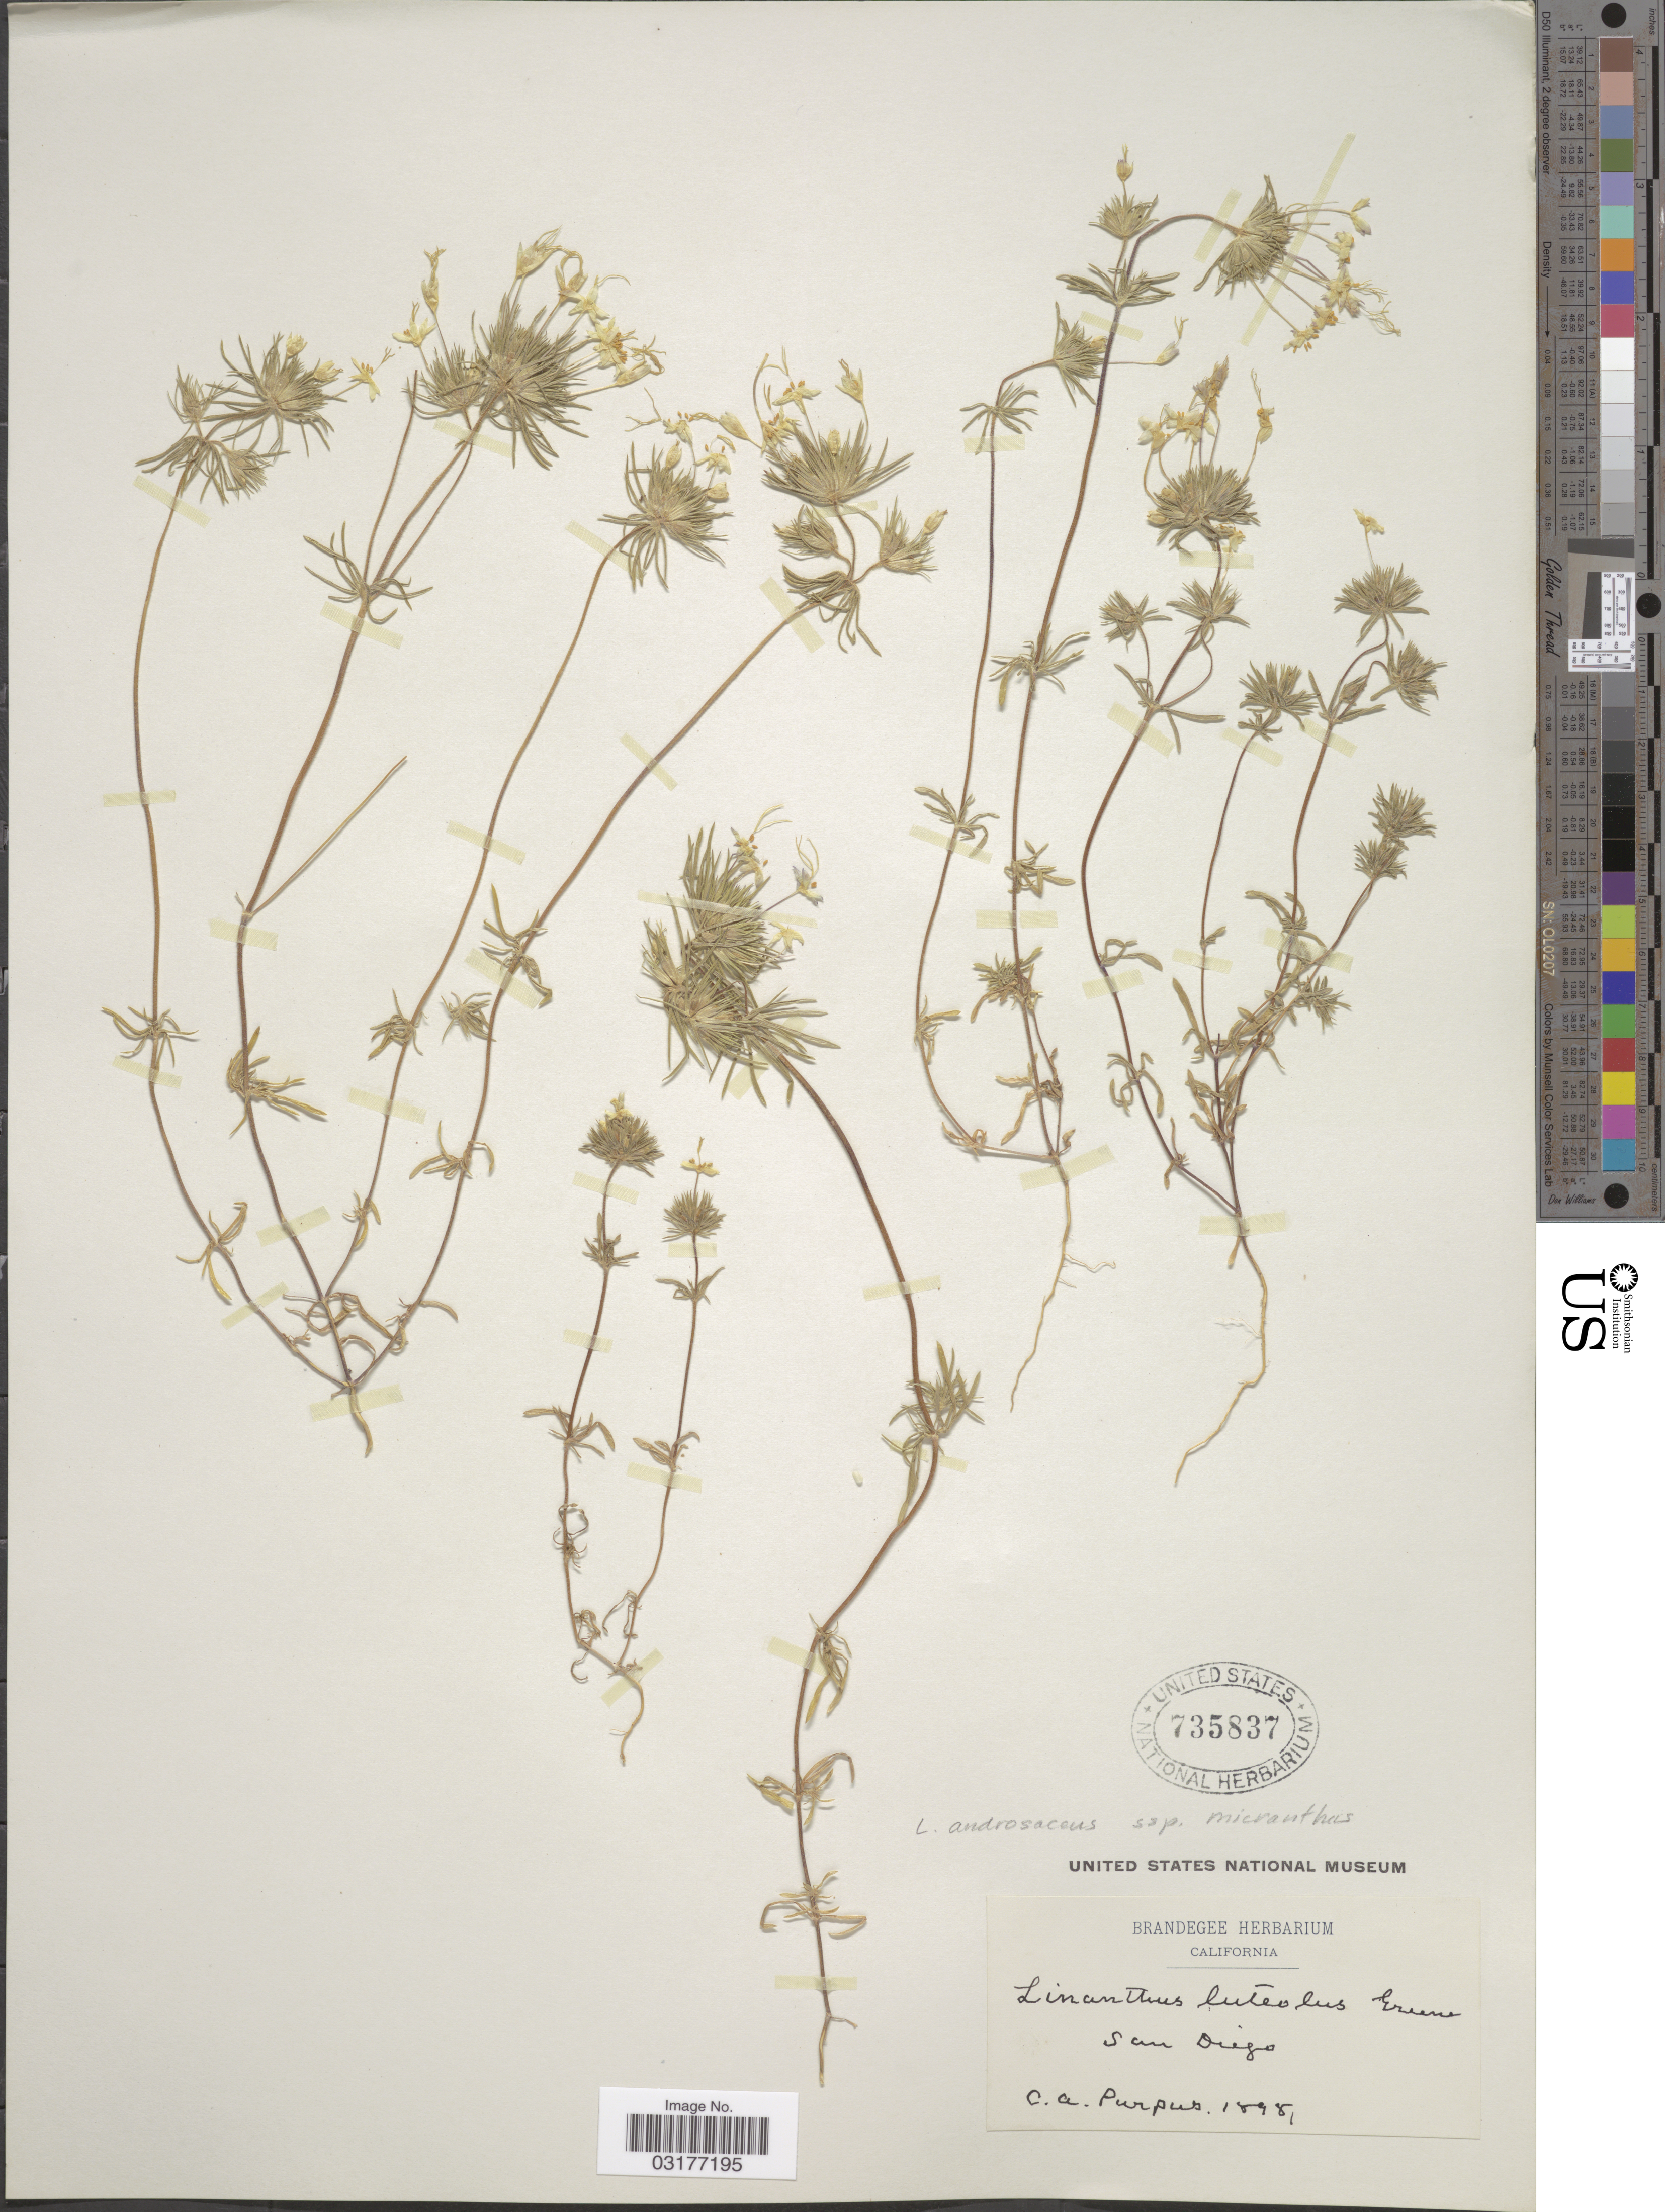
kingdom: Plantae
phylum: Tracheophyta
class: Magnoliopsida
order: Ericales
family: Polemoniaceae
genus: Leptosiphon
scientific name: Leptosiphon parviflorus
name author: Benth.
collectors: C. A. Purpus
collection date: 1898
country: United States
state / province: California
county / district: San Diego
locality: San Diego.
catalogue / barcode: US 735837